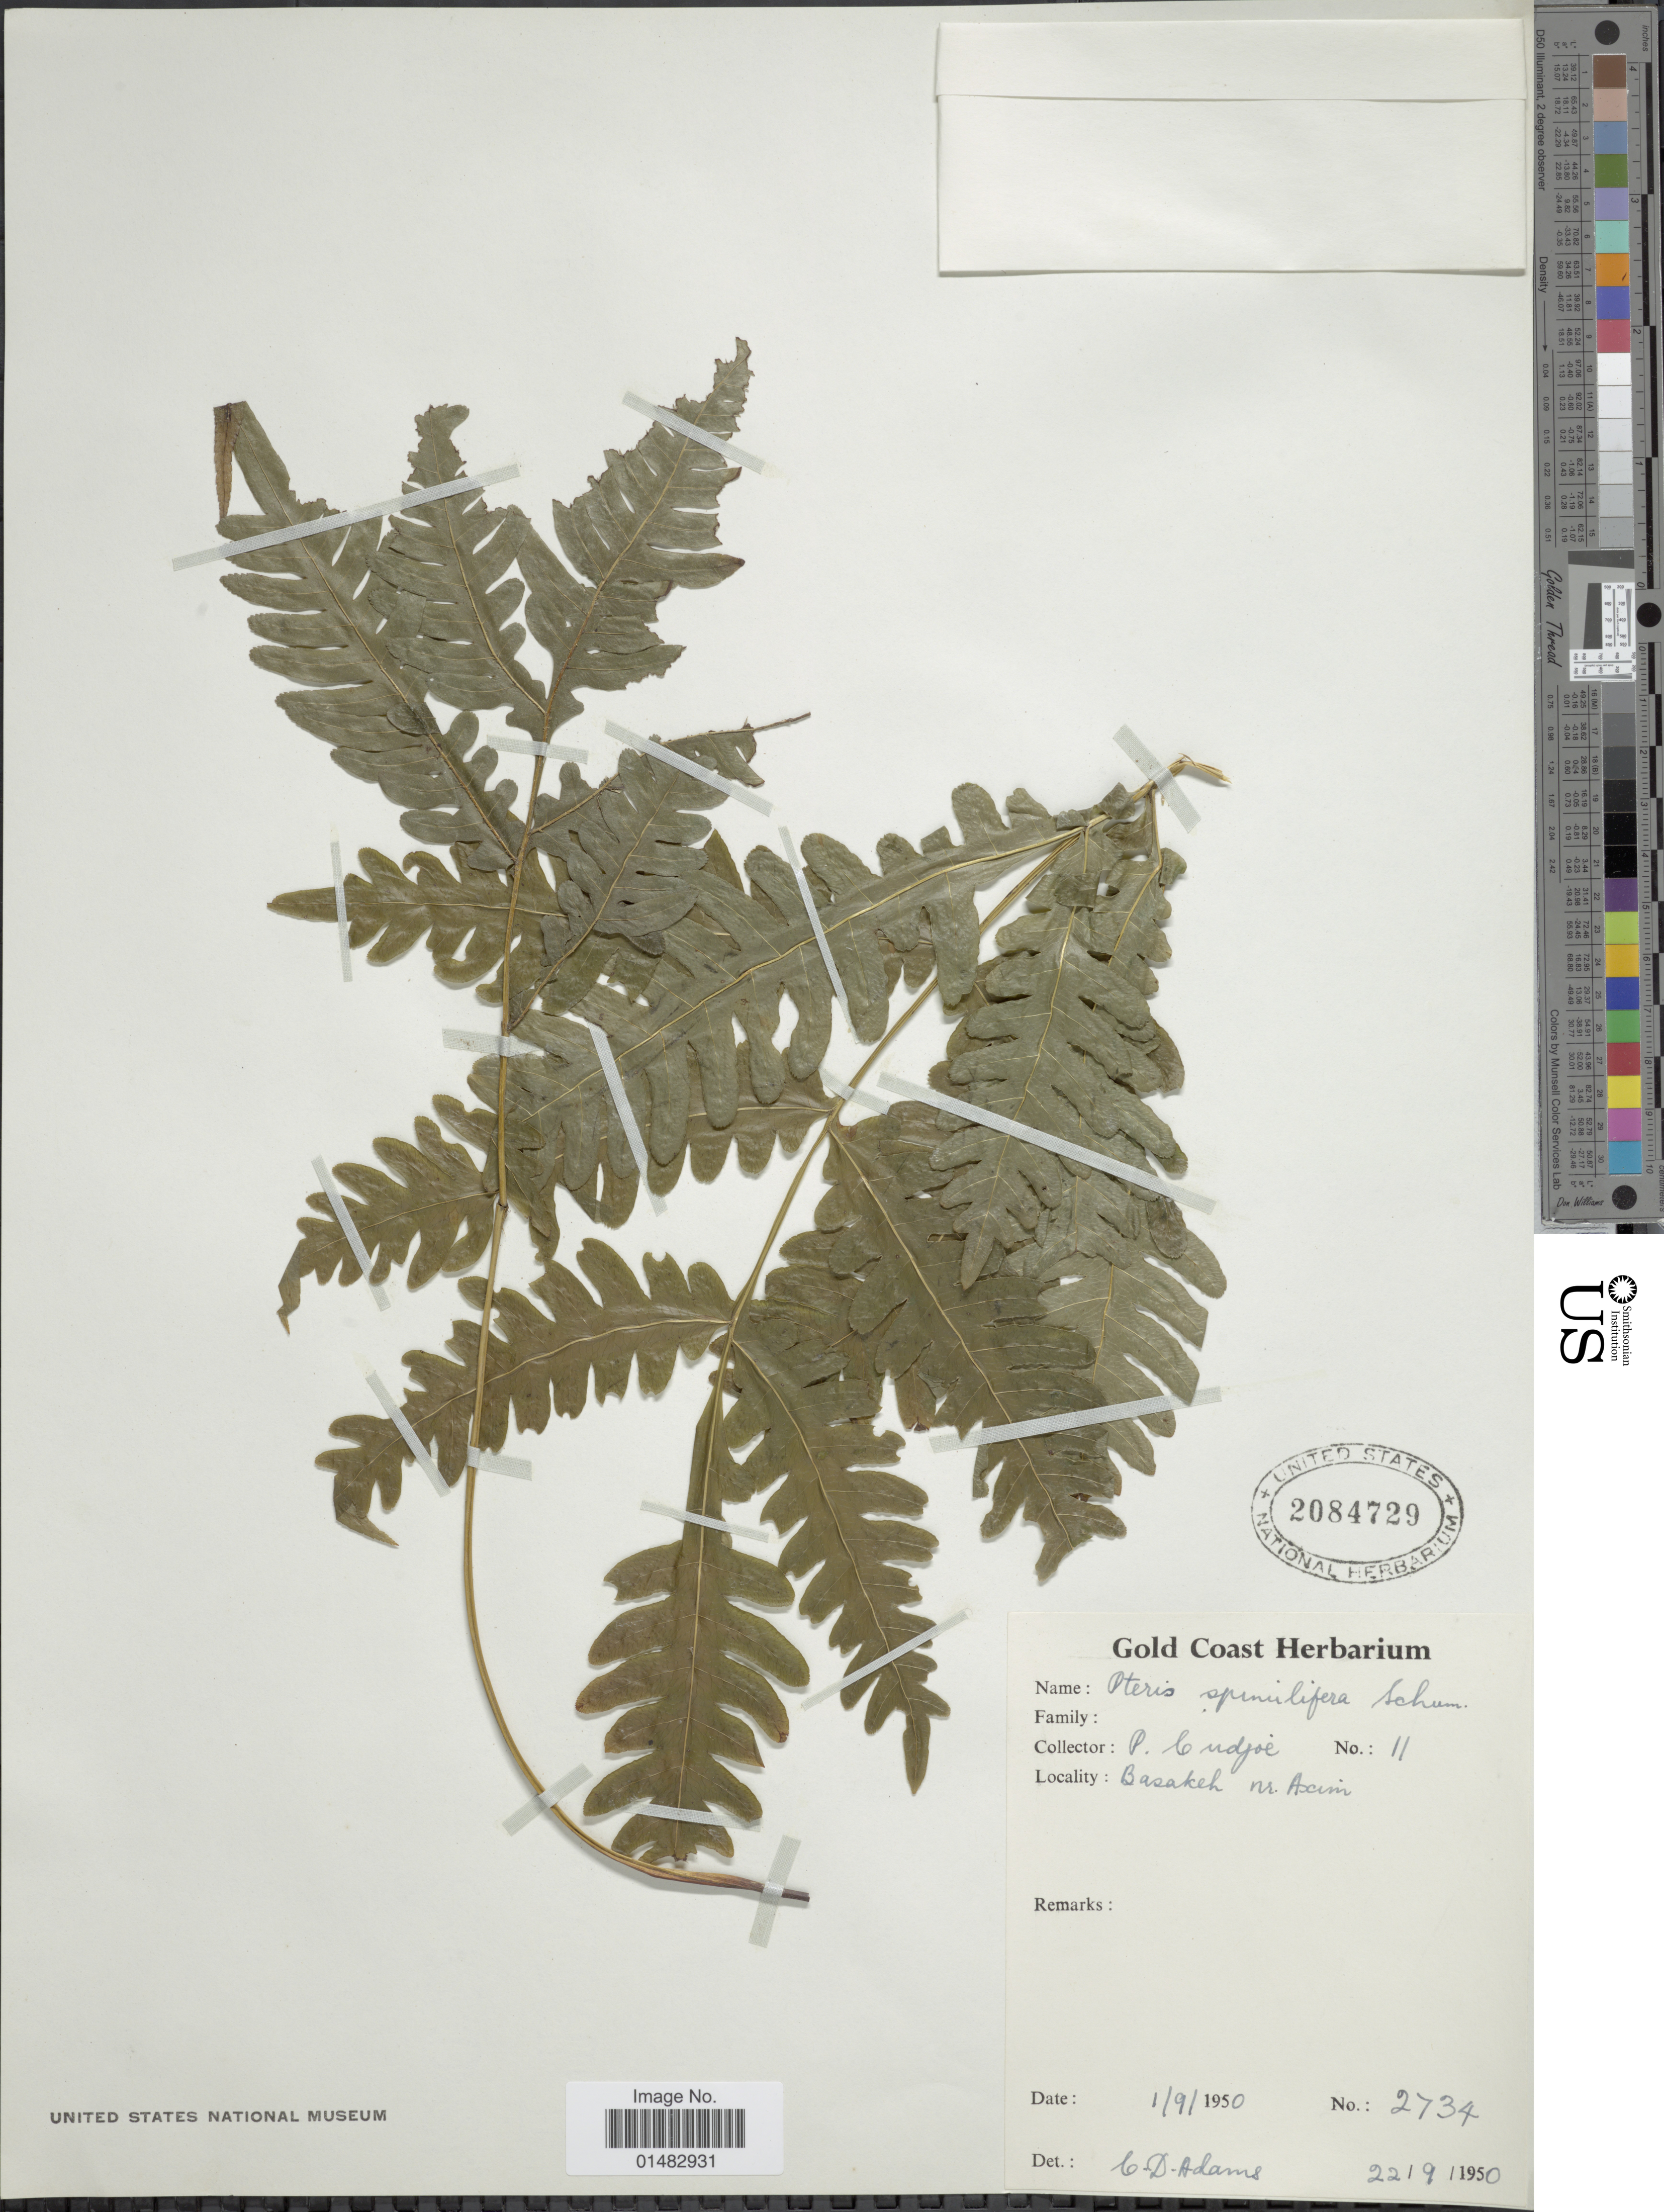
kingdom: Plantae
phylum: Tracheophyta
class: Polypodiopsida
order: Polypodiales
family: Pteridaceae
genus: Pteris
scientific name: Pteris spinulifera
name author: Schum.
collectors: P. Cudjoe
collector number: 11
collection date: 1950-09-01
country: Ghana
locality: Gold Coast, Basakeh nr. Axim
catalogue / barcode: US 2084729